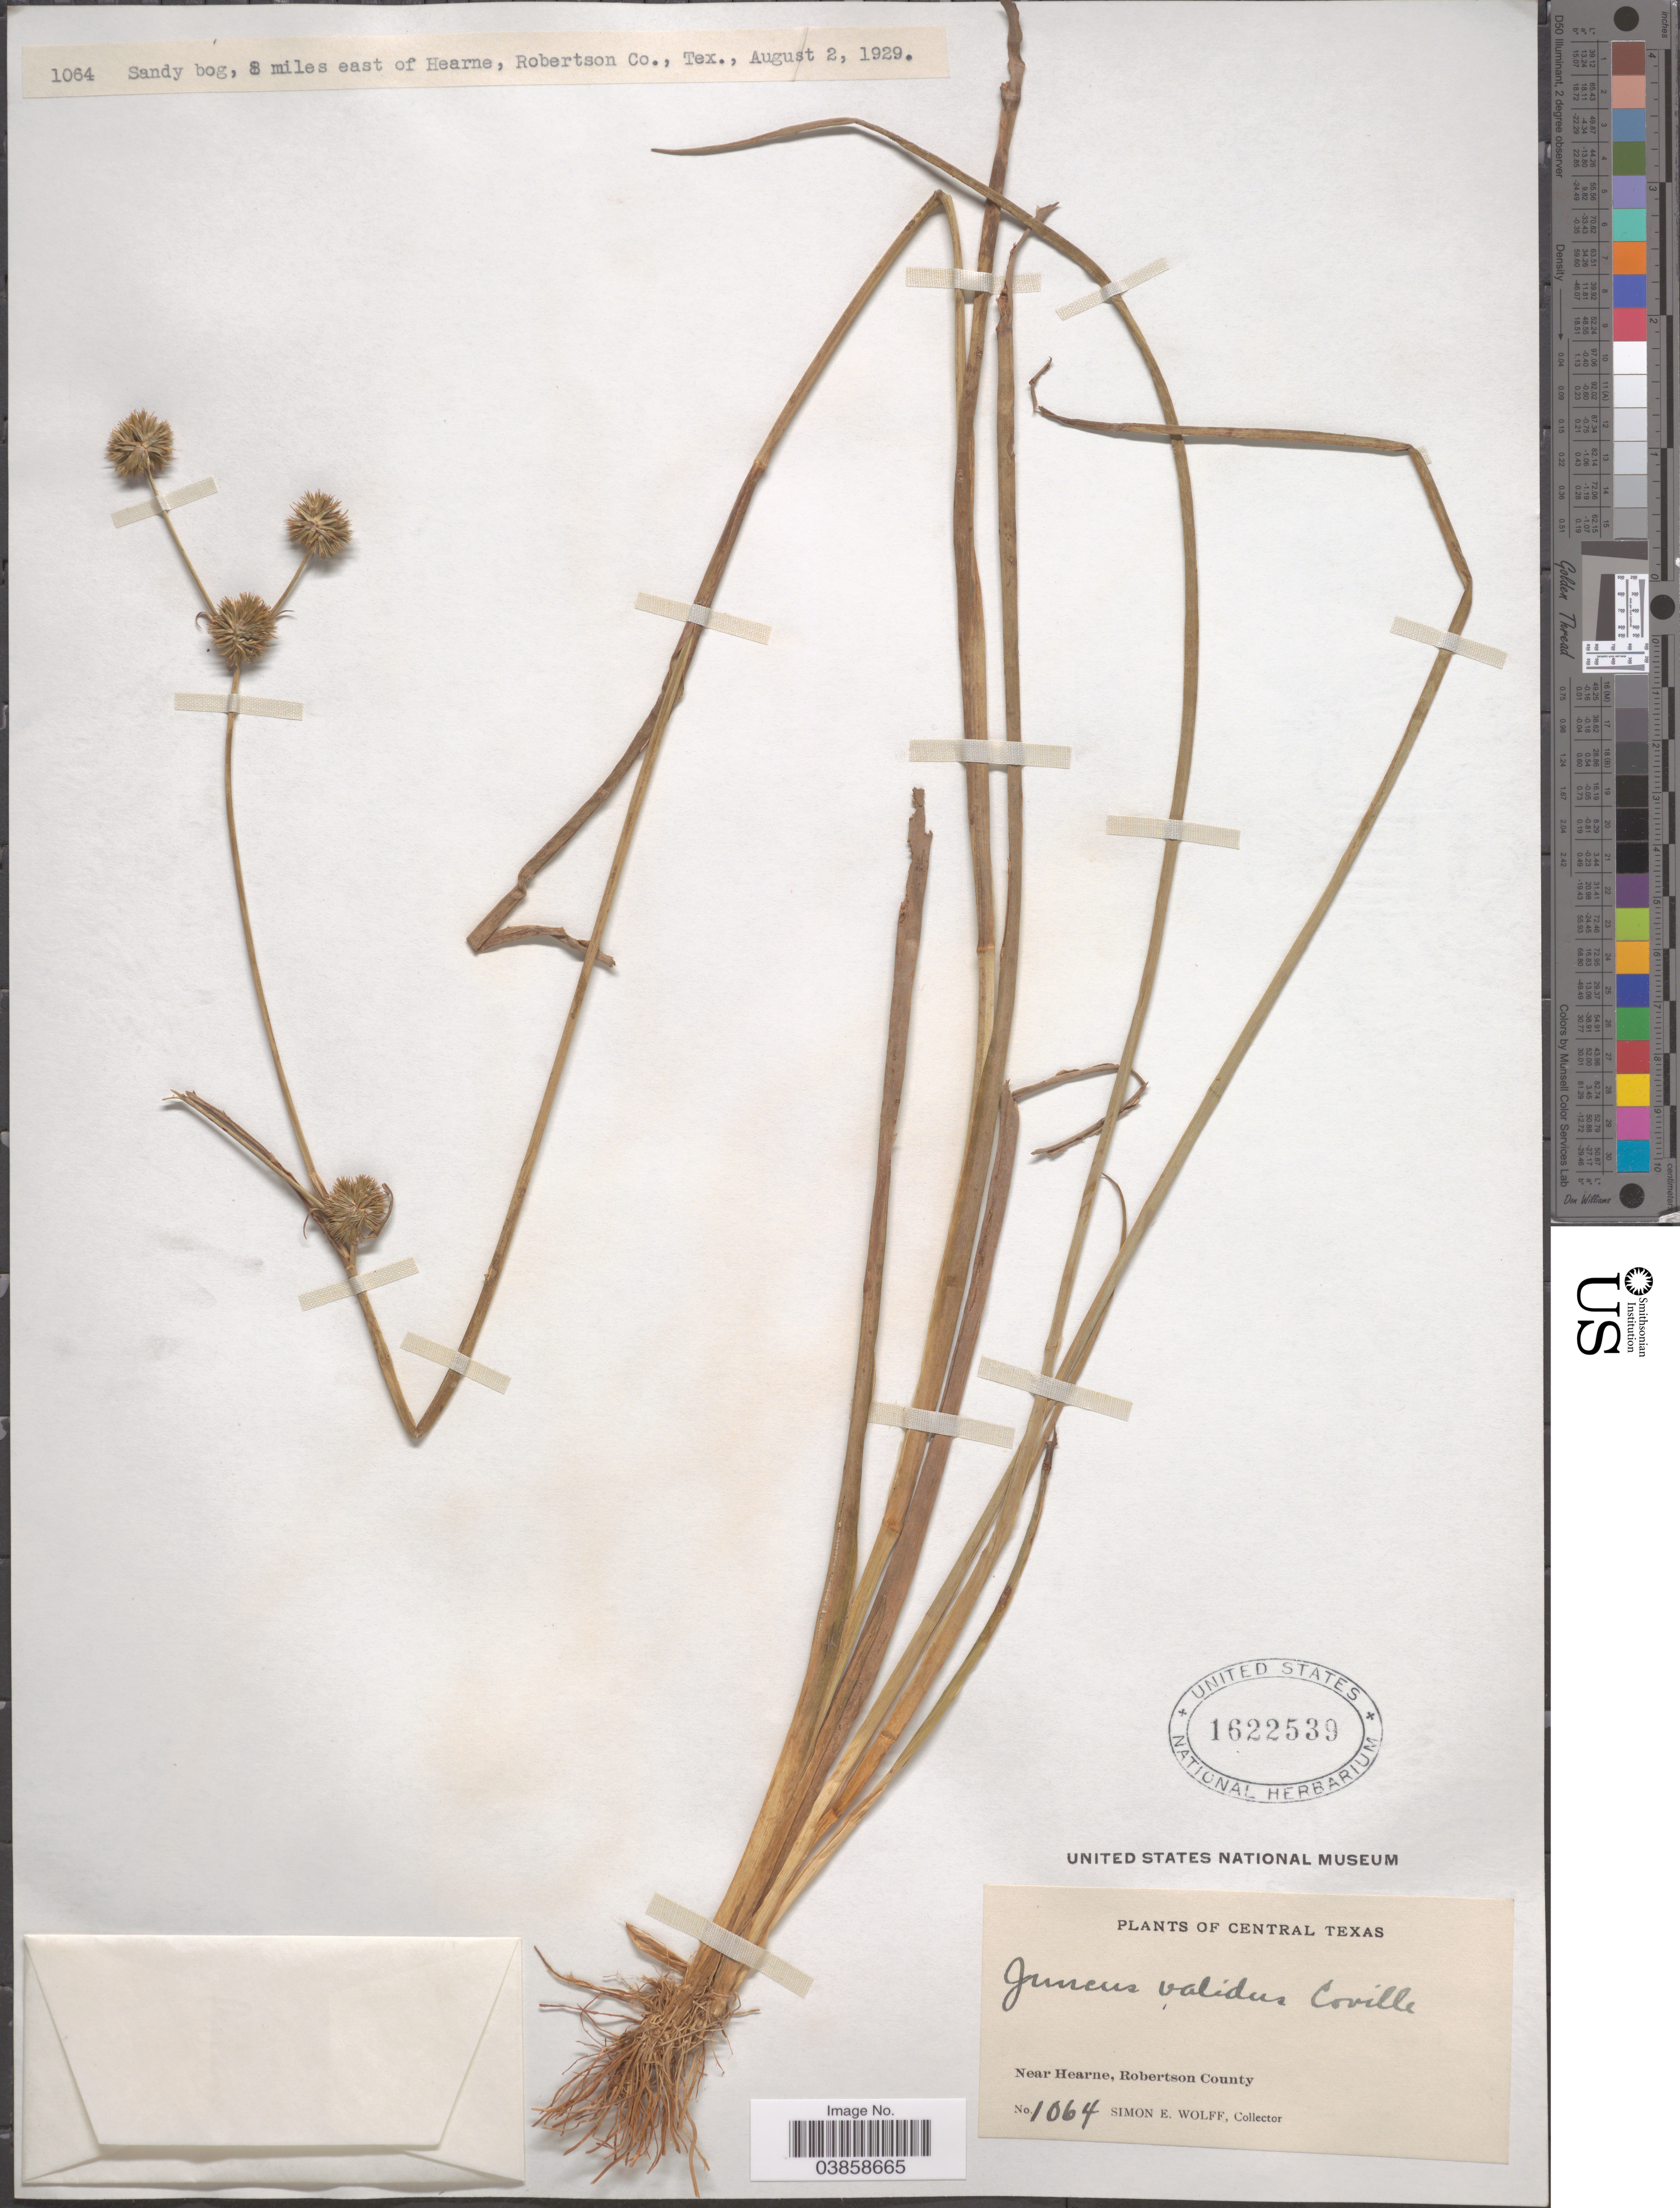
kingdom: Plantae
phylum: Tracheophyta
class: Liliopsida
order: Poales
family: Juncaceae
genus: Juncus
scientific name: Juncus validus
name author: Coville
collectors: S. E. Wolff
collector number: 1064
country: United States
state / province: Texas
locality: Central Texas. Near Hearne, Robertson County.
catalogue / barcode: US 1622539